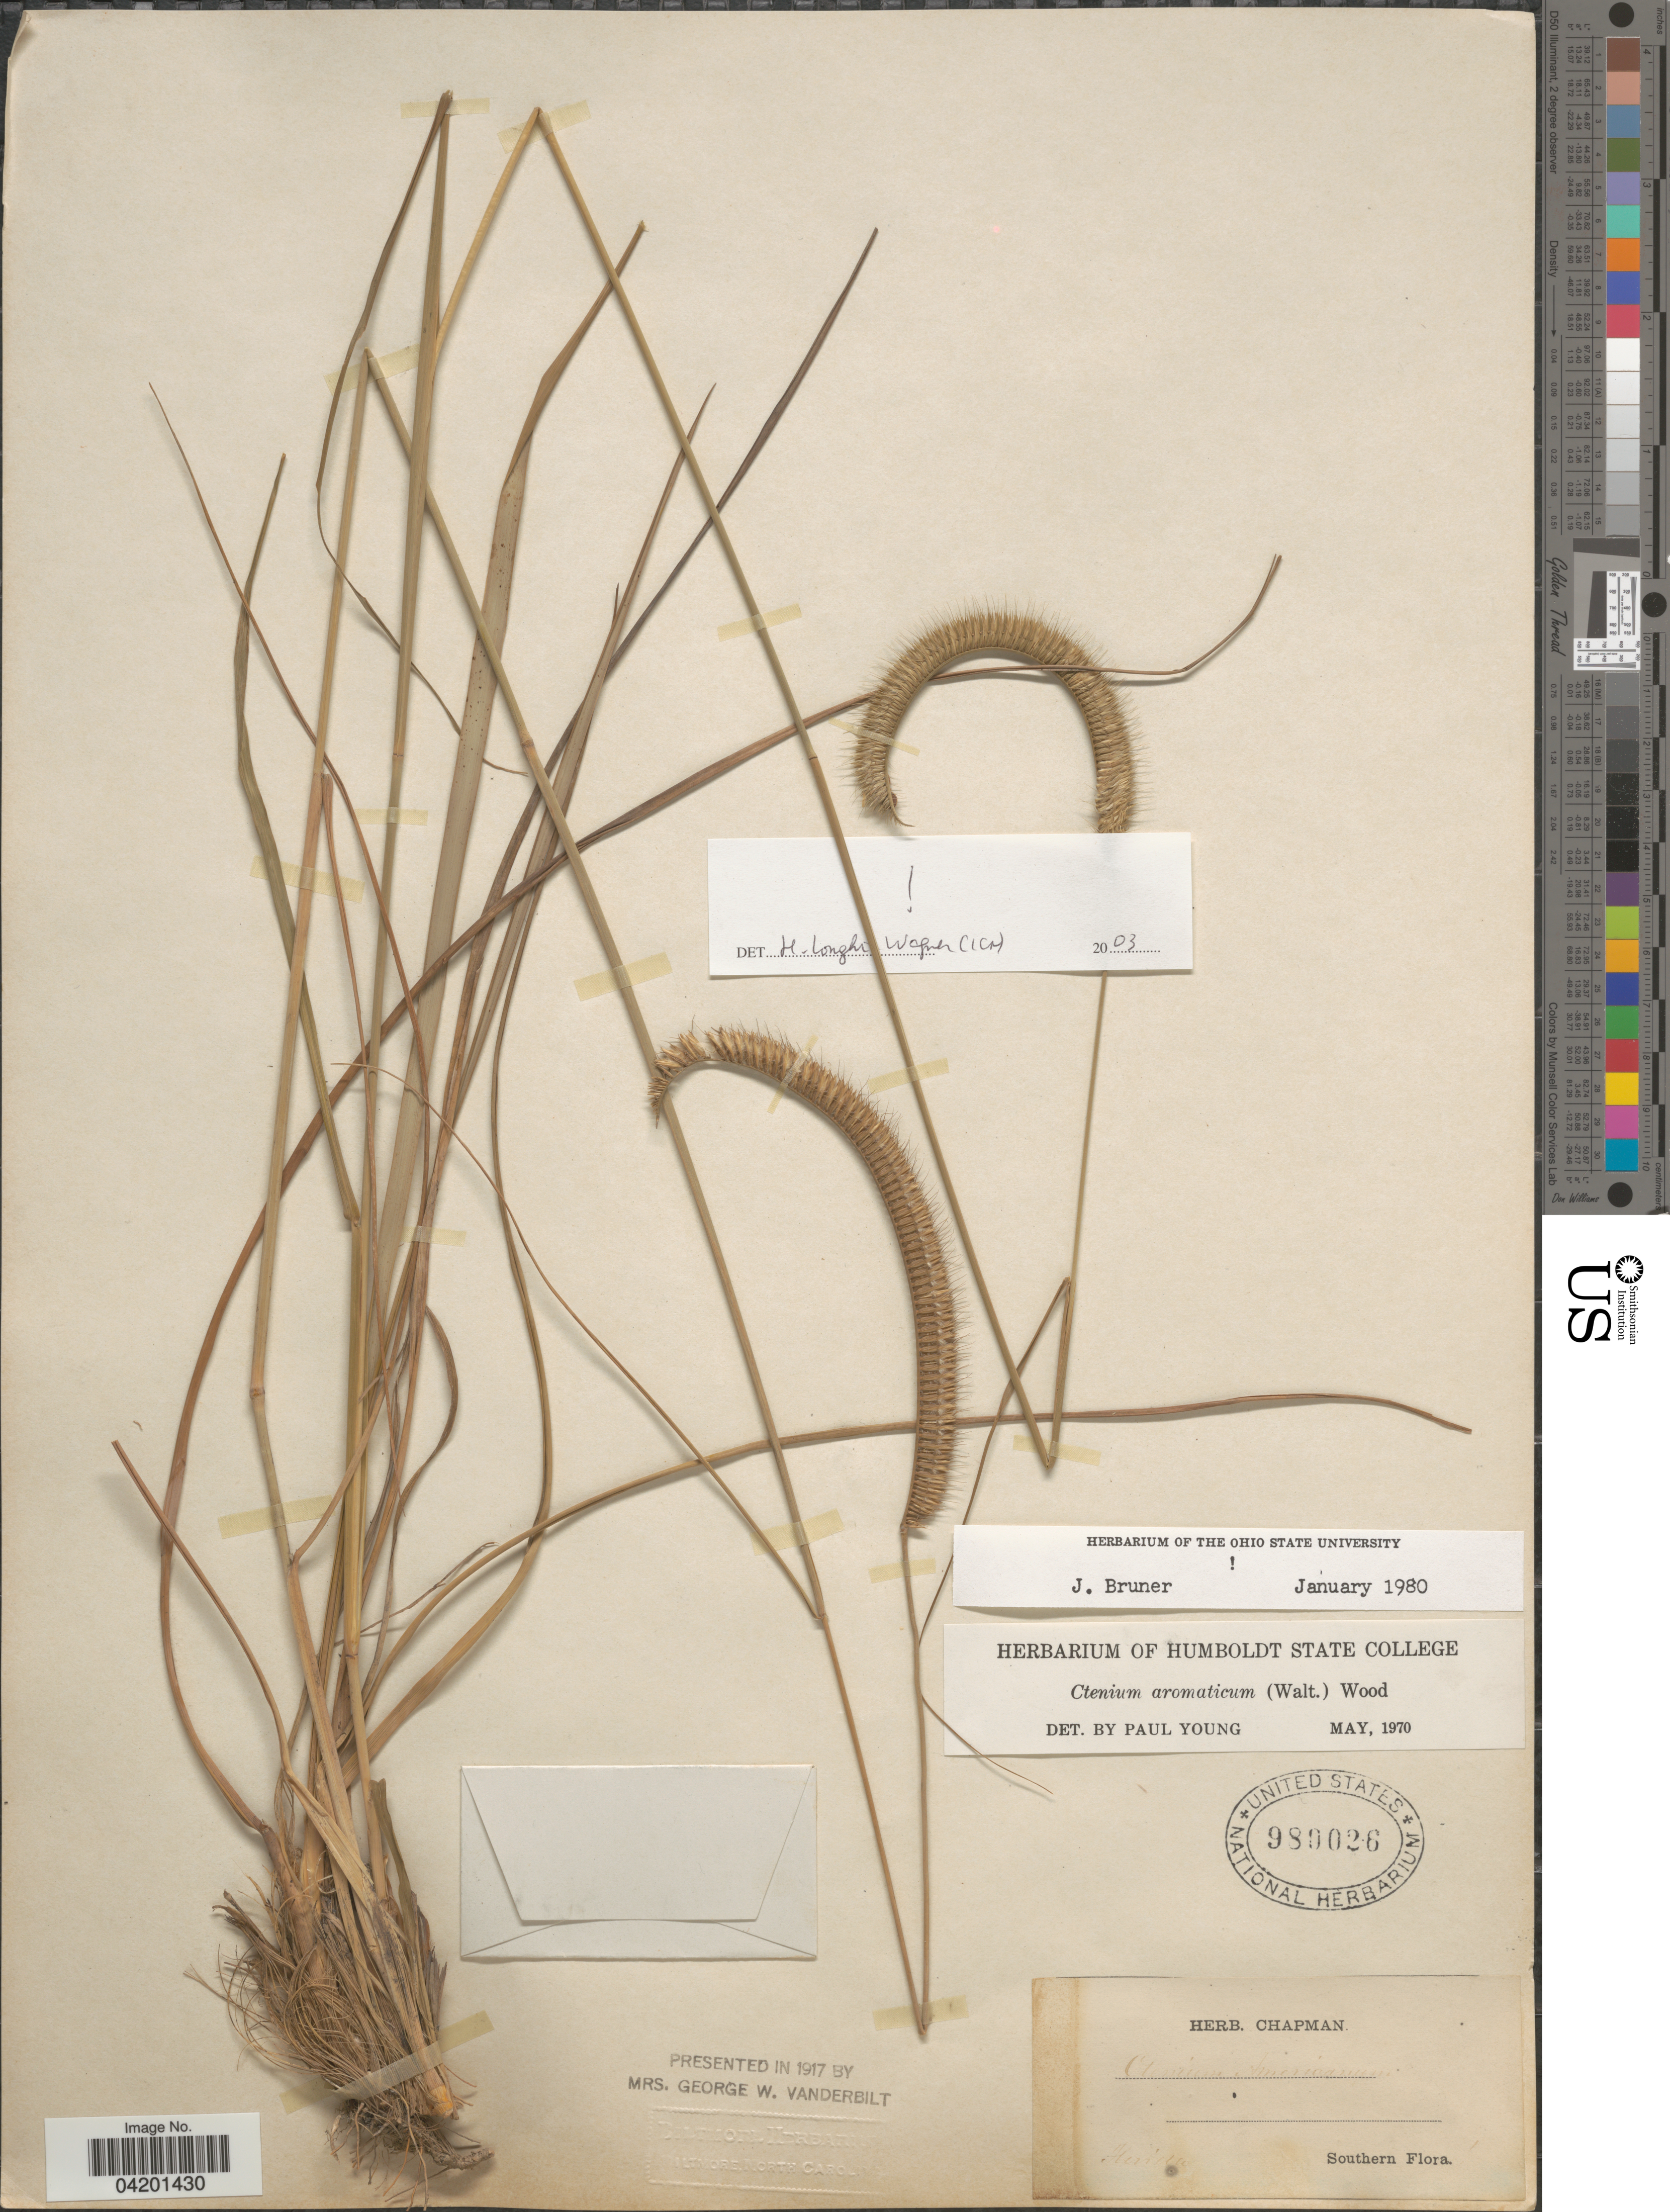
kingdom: Plantae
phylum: Tracheophyta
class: Liliopsida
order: Poales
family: Poaceae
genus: Ctenium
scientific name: Ctenium aromaticum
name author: (Walter) Alph. Wood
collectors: ex herb. Chapman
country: United States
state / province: Florida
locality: Southern.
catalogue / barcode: US 980026